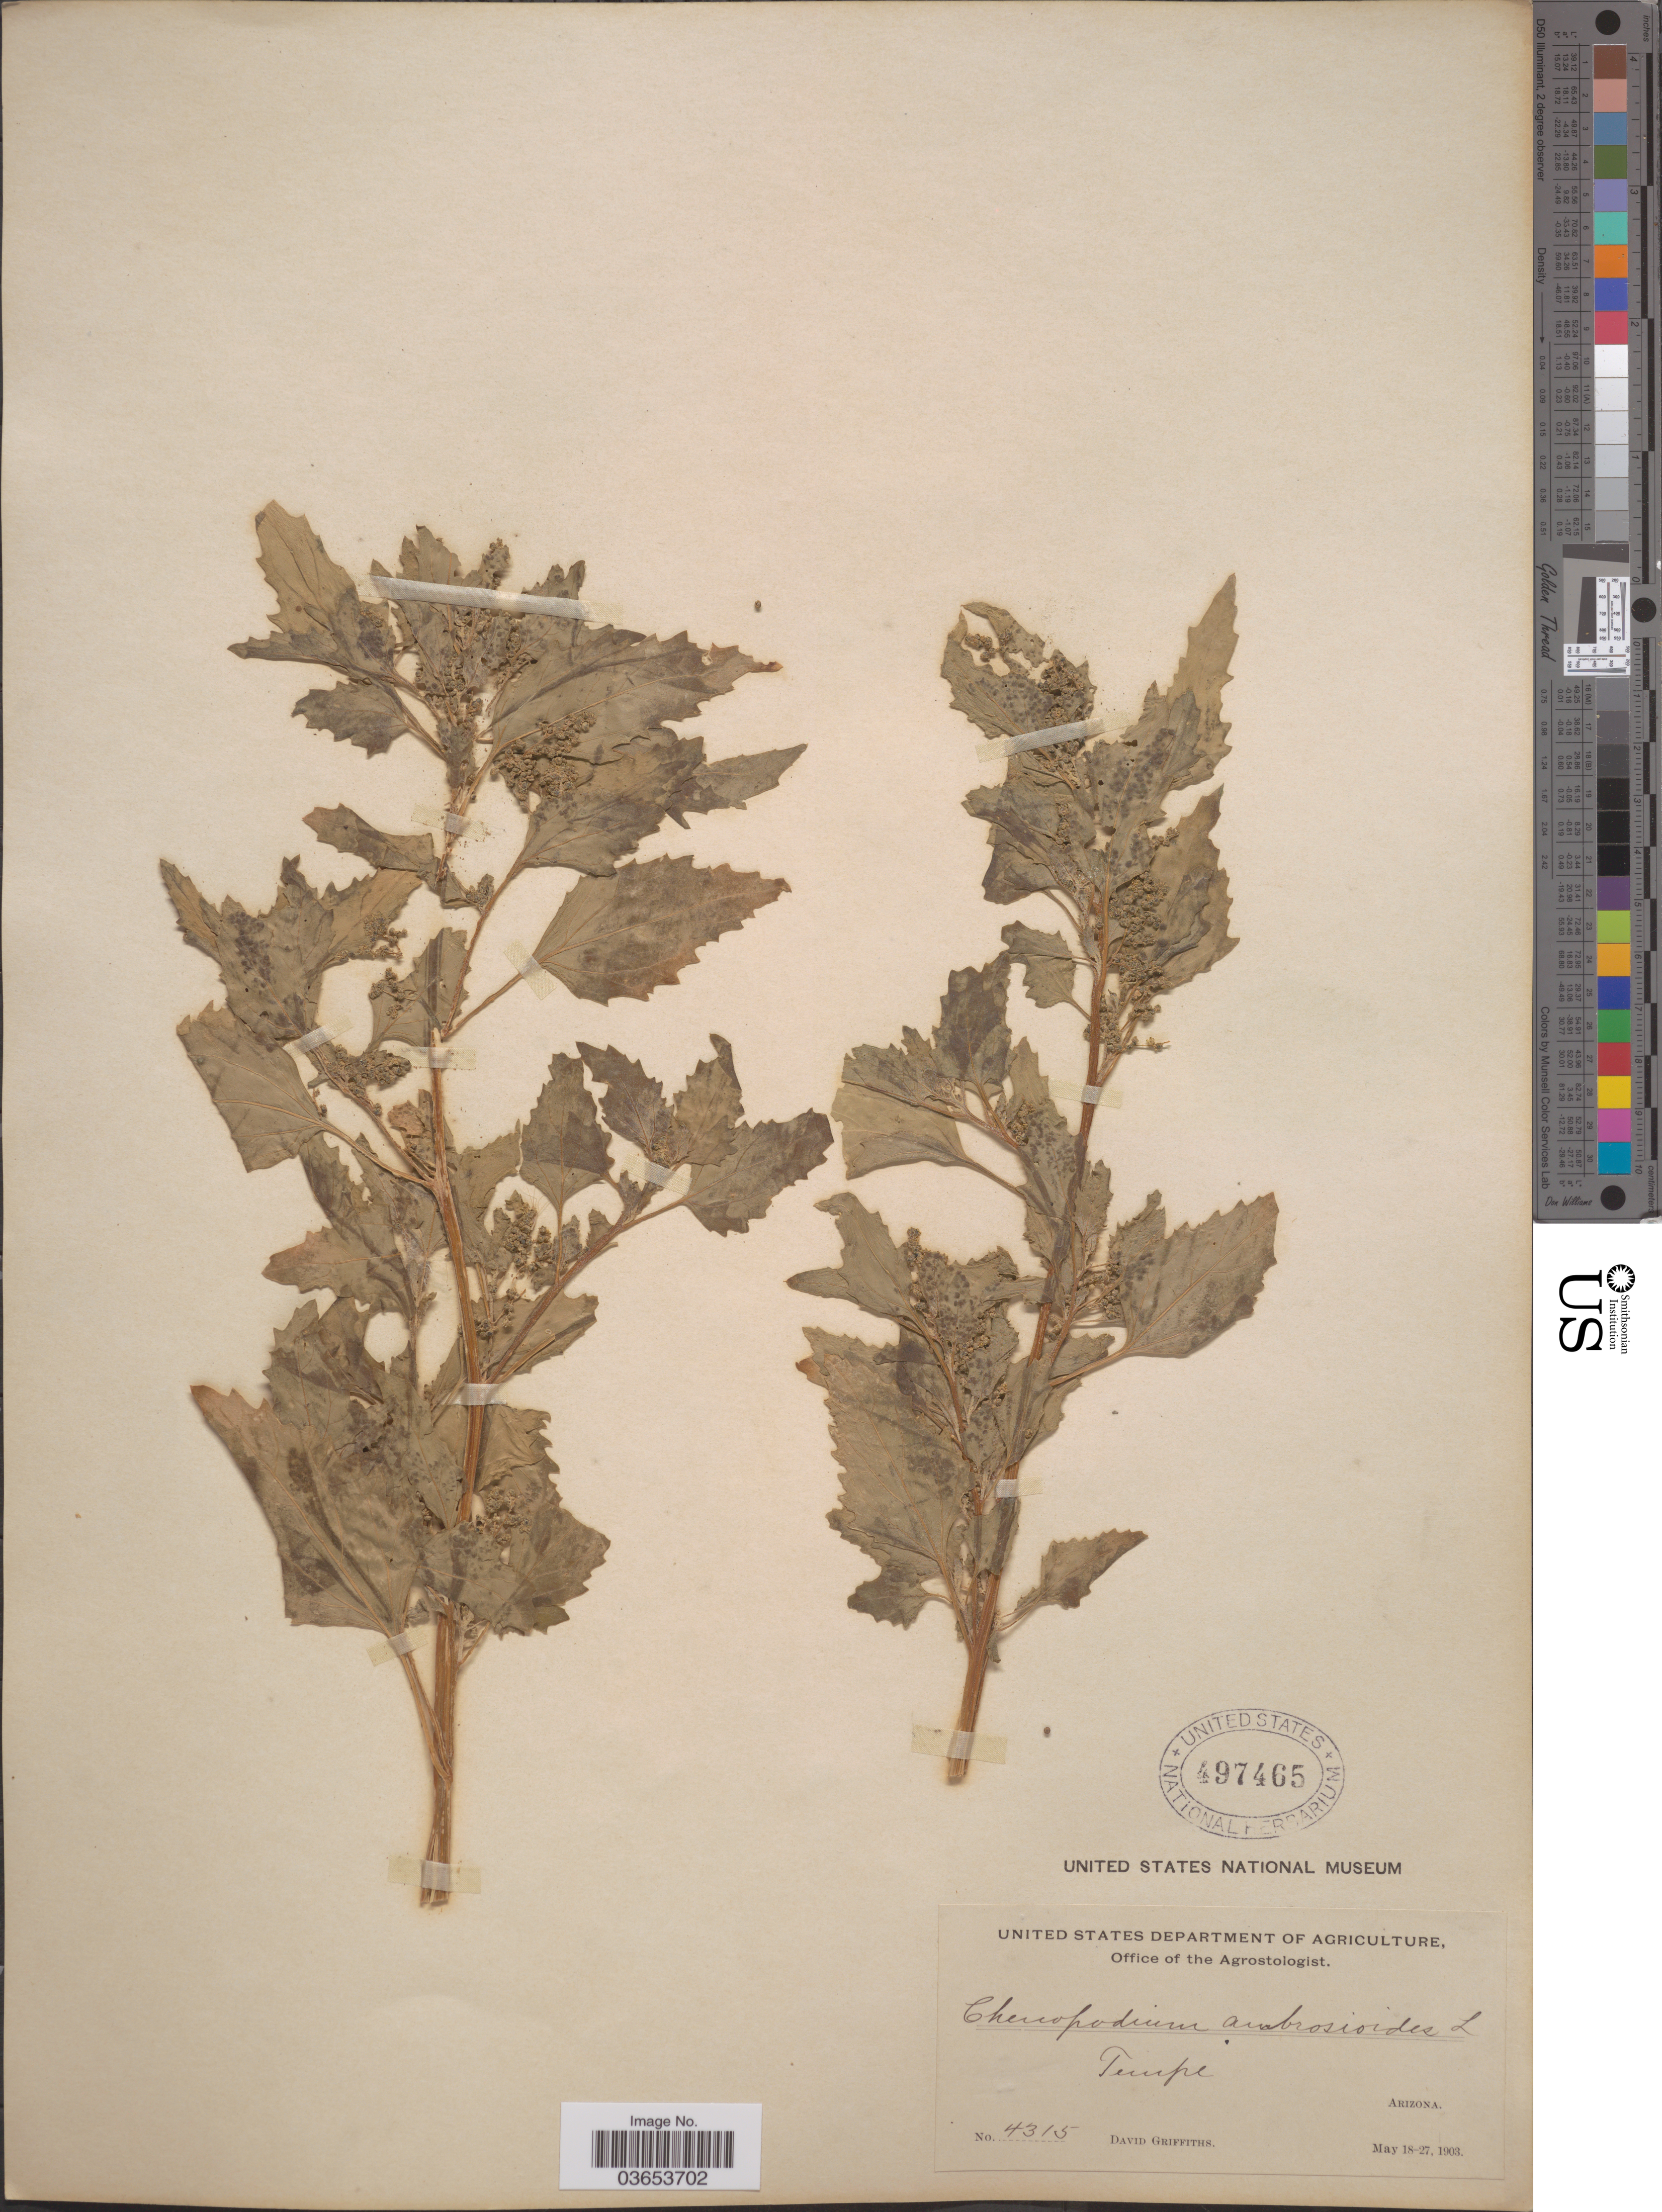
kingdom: Plantae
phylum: Tracheophyta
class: Magnoliopsida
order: Caryophyllales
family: Amaranthaceae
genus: Chenopodium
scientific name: Chenopodium murale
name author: L.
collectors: D. Griffiths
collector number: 4315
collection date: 1903-05-18/1903-05-27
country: United States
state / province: Arizona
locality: Tempe.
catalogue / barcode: US 497465